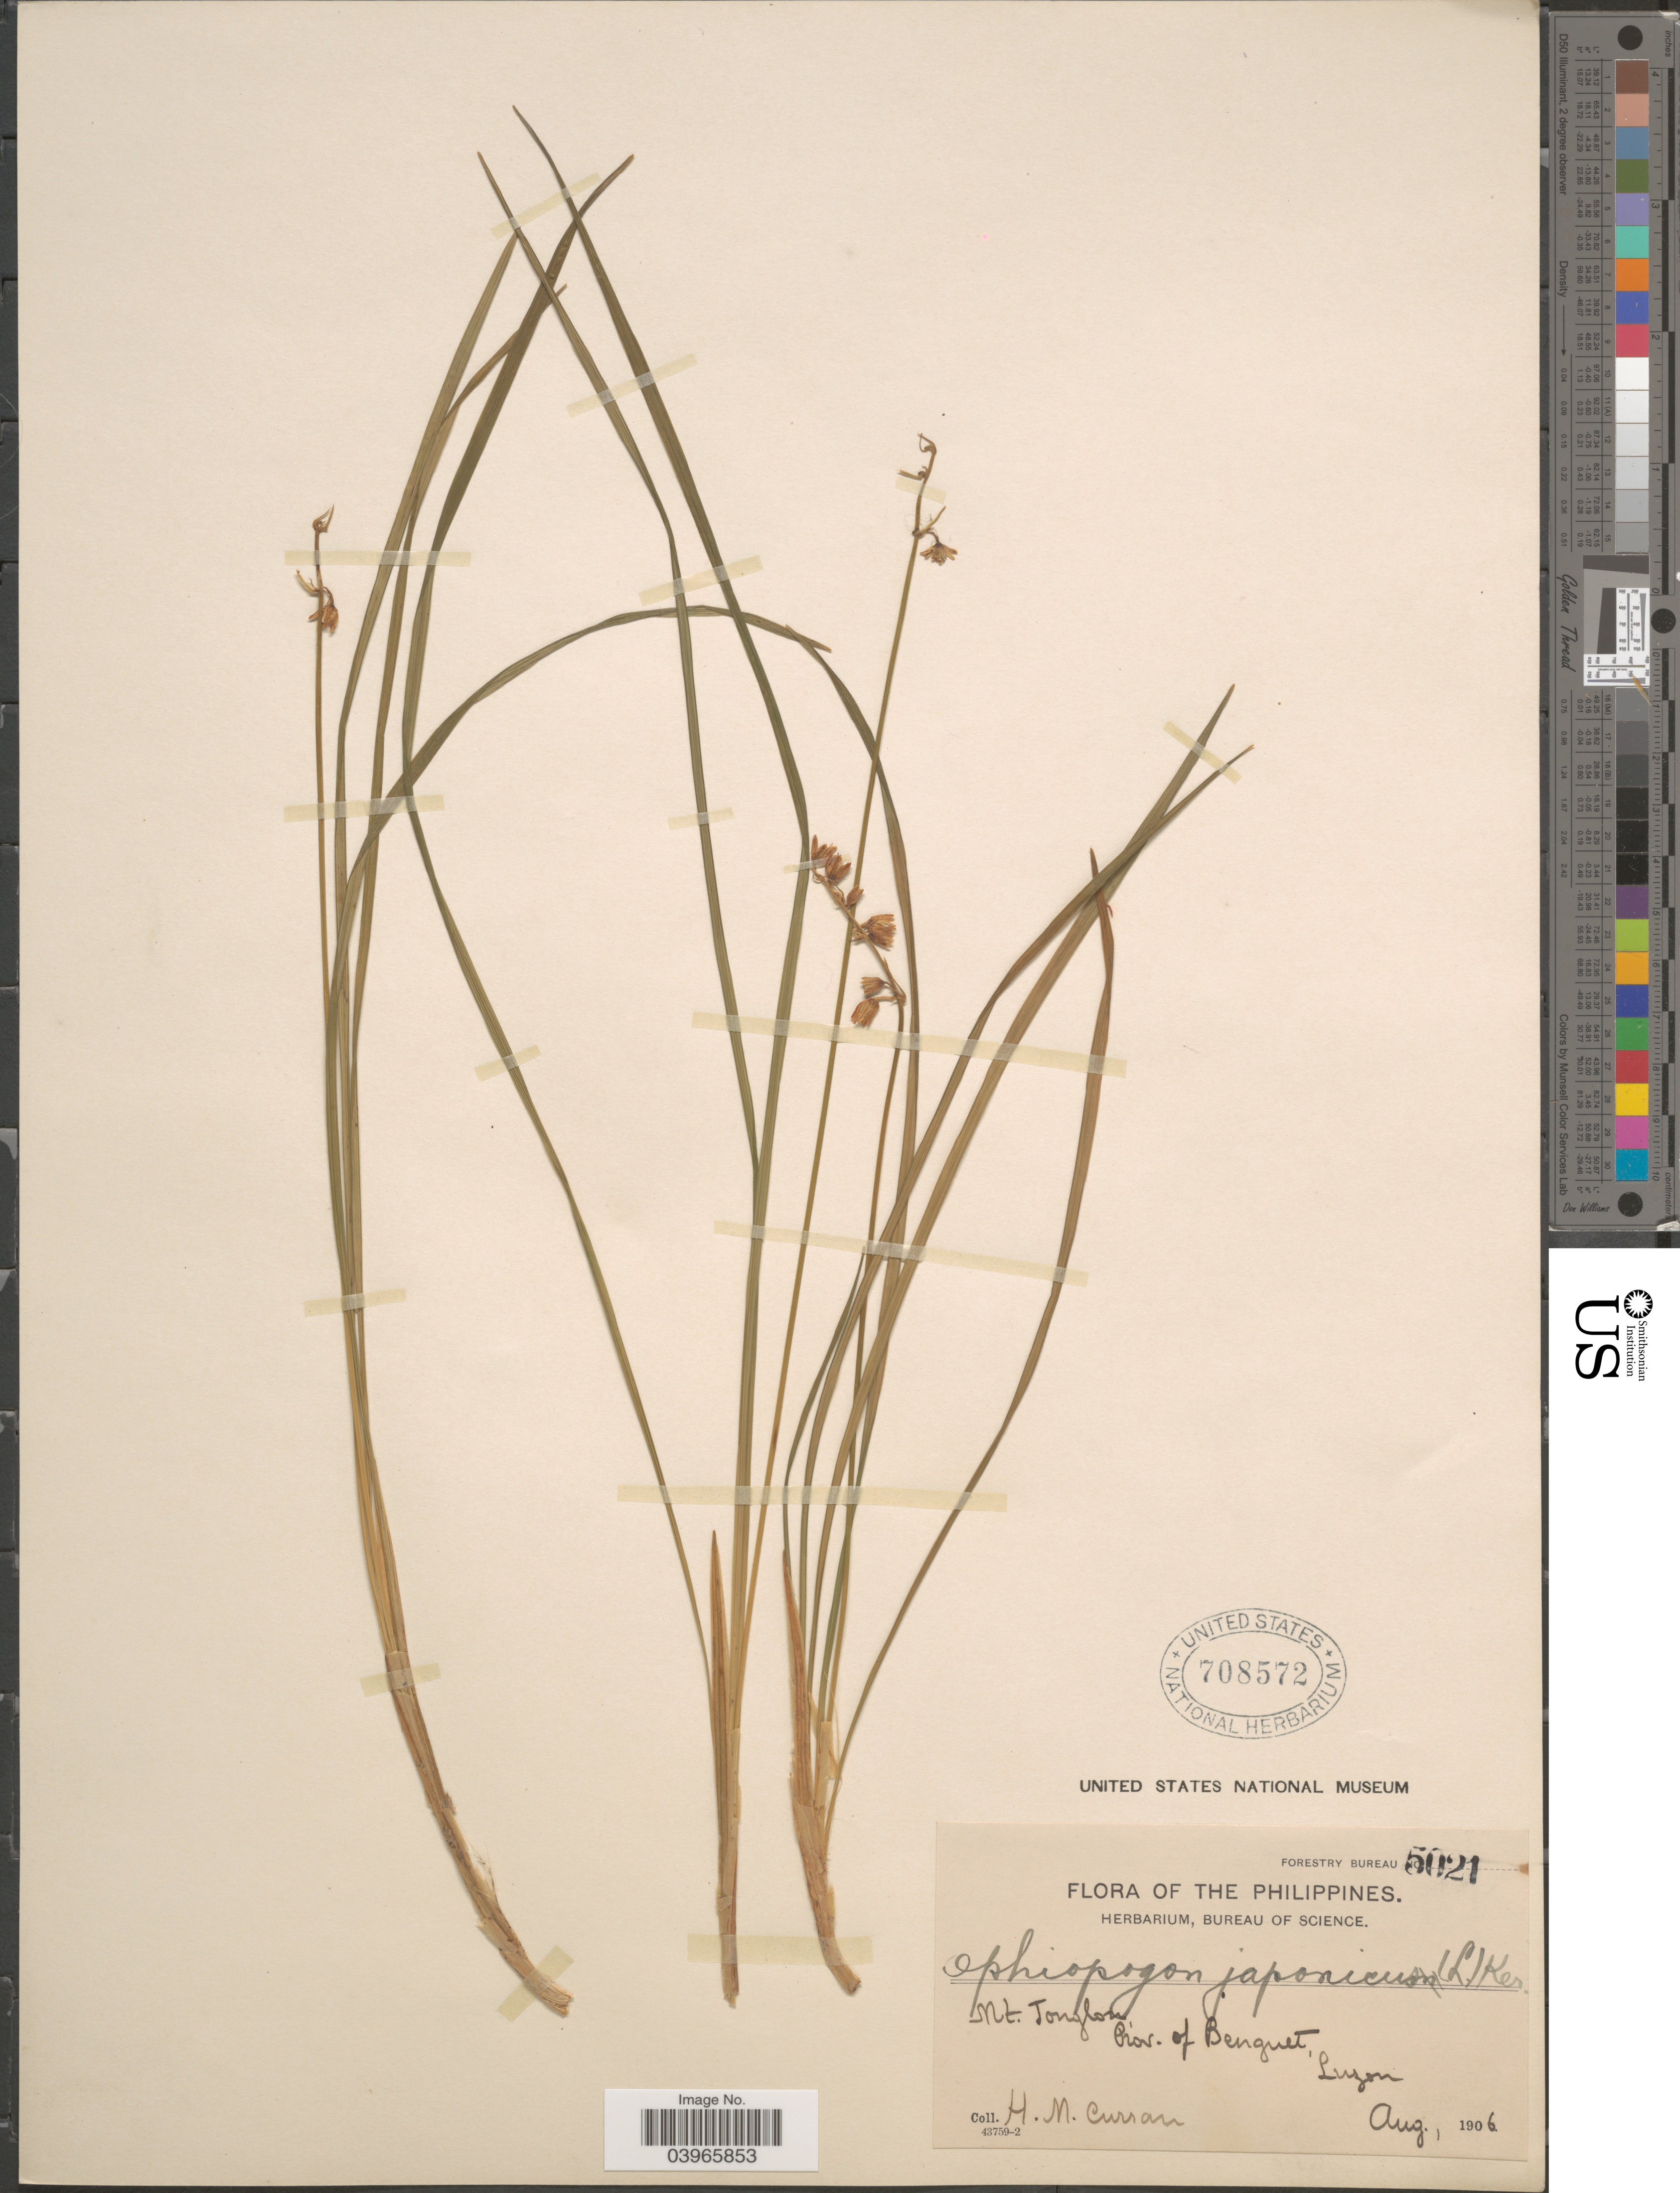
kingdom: Plantae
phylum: Tracheophyta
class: Liliopsida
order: Asparagales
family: Asparagaceae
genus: Ophiopogon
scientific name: Ophiopogon japonicus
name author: (L. f.) Ker Gawl.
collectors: H. M. Curran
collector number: Forestry Bureau 5021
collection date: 1906-08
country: Philippines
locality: Mt. Tonglon, Prov. of Benguet, Luzon.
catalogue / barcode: US 708572